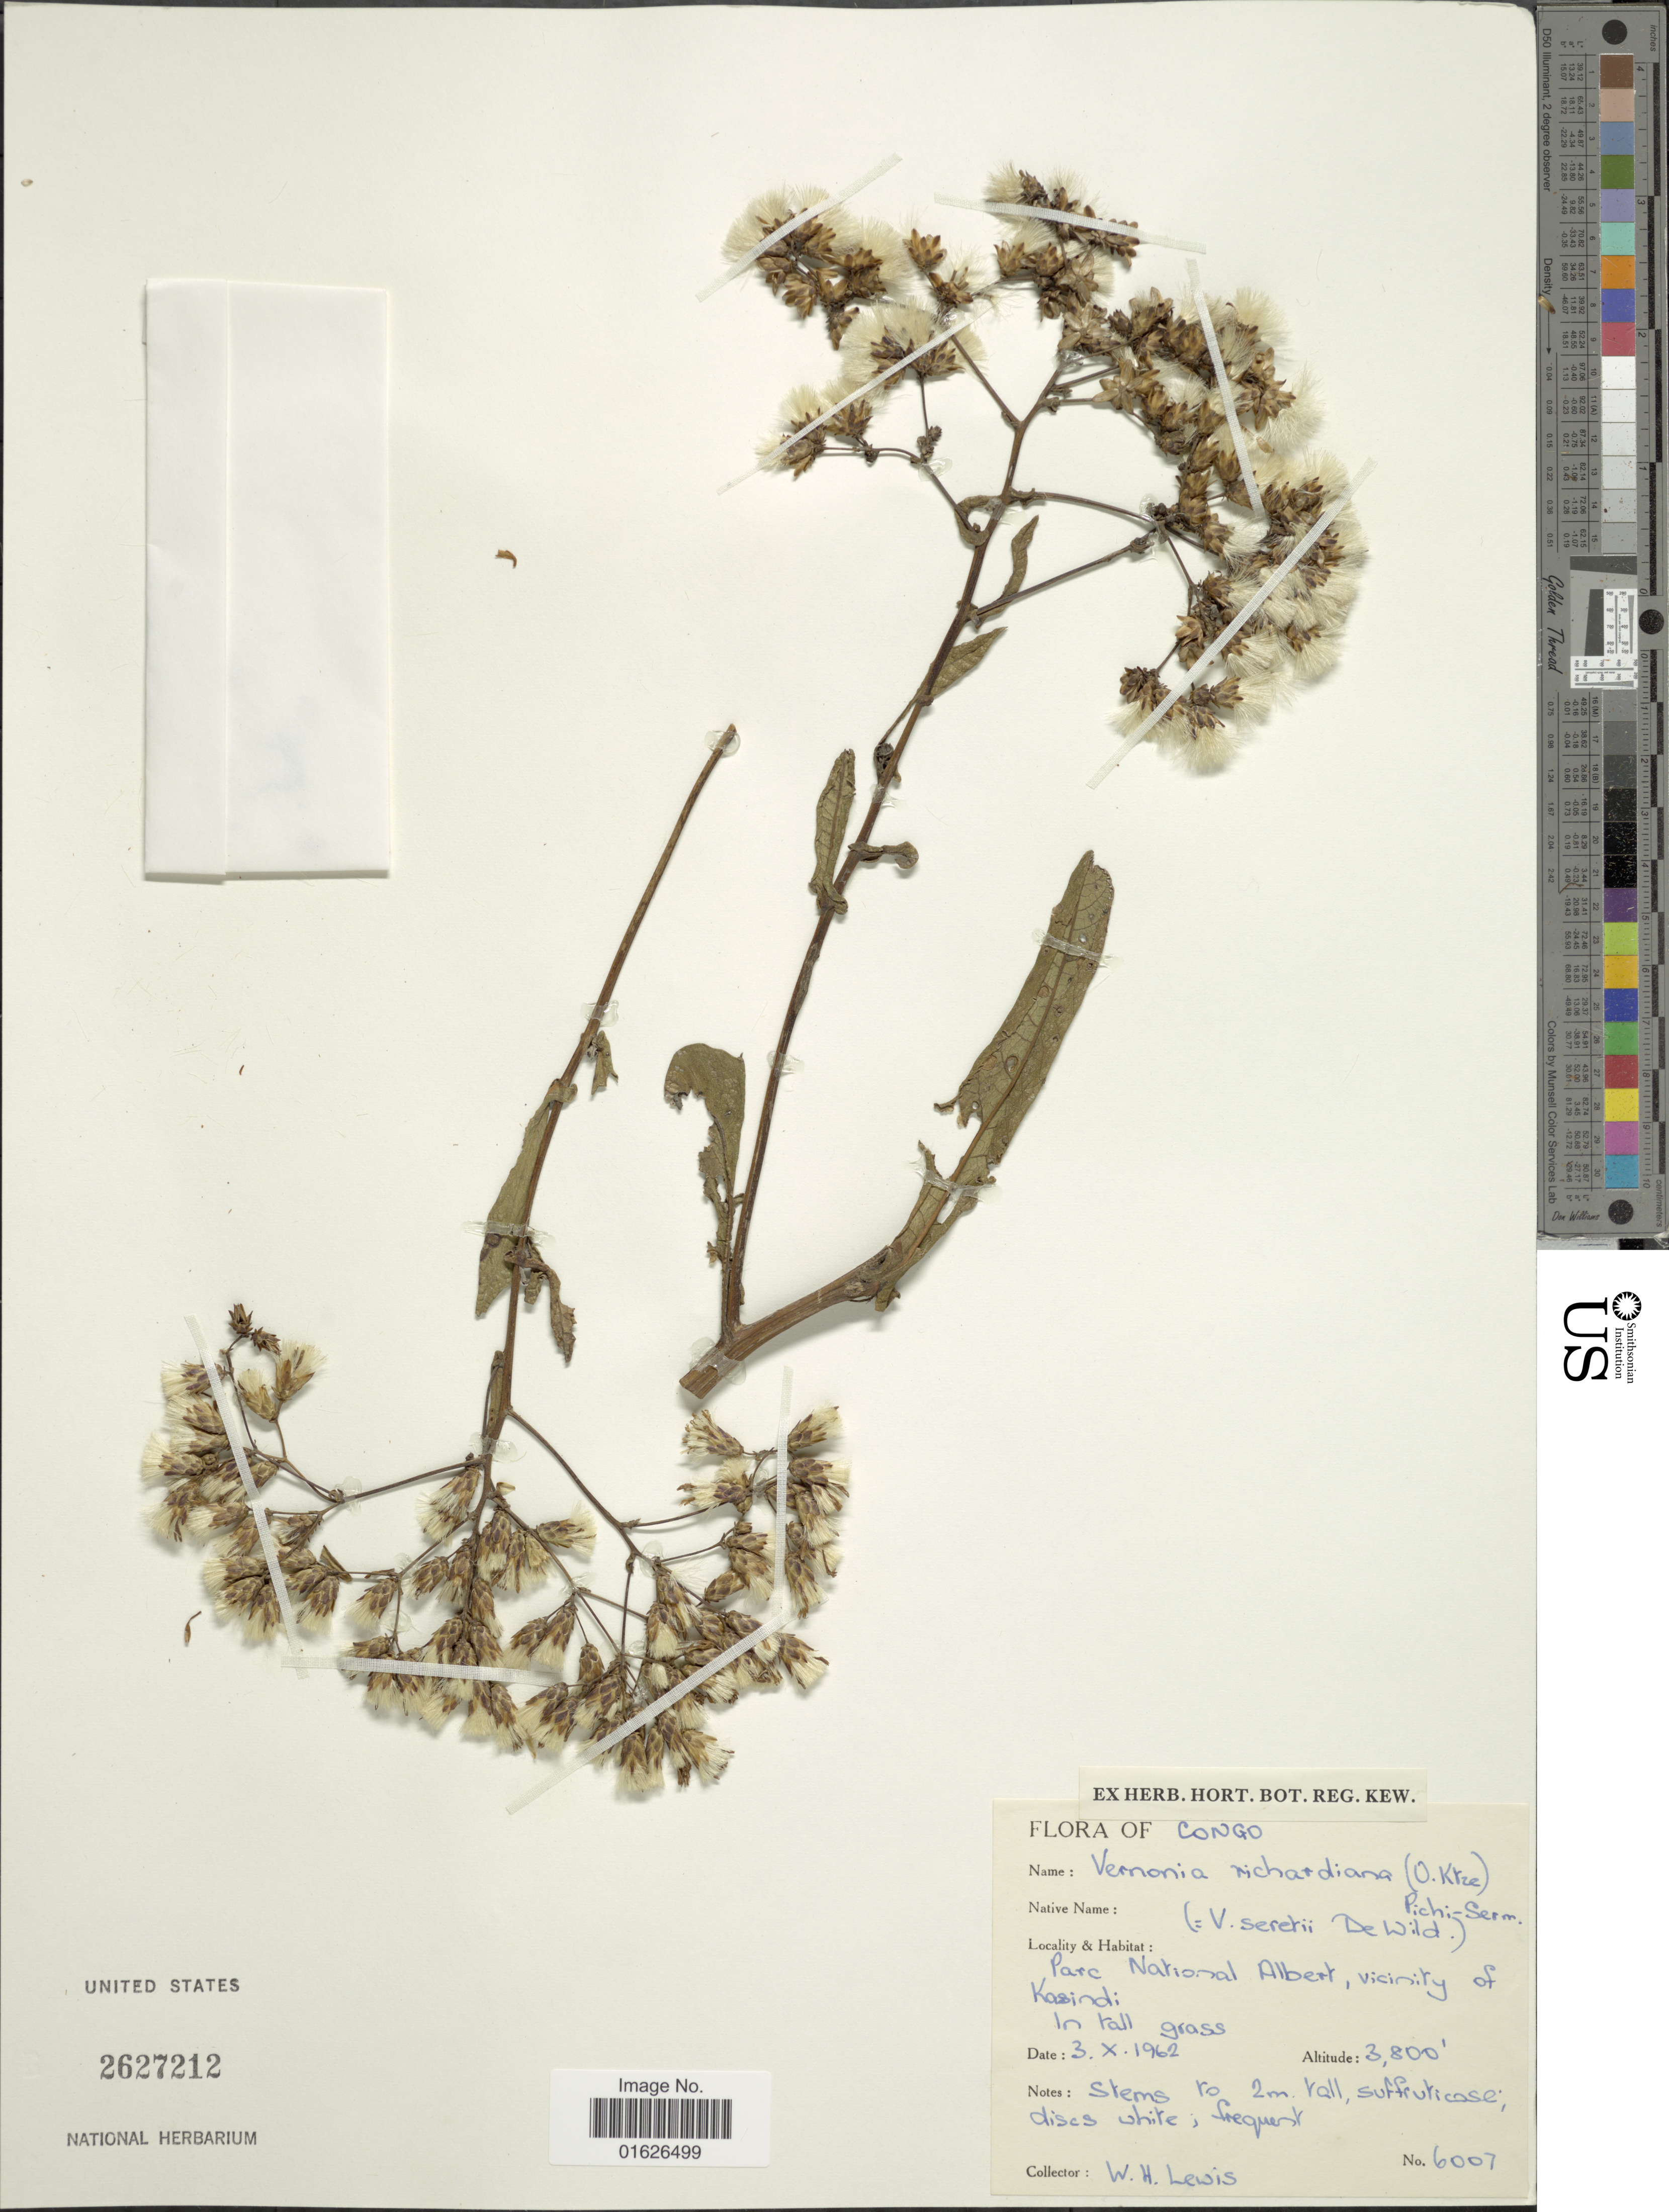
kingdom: Plantae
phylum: Tracheophyta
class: Magnoliopsida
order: Asterales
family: Asteraceae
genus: Gymnanthemum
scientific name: Gymnanthemum theophrastifolium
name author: (Schweinf. ex Oliv. & Hiern) H. Rob.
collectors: W. H. Lewis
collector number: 6007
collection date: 1962-10-03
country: Congo, Democratic Republic of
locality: Congo, Parc National Albert, vicinity of Kasindi.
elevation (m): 1158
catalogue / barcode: US 2627212